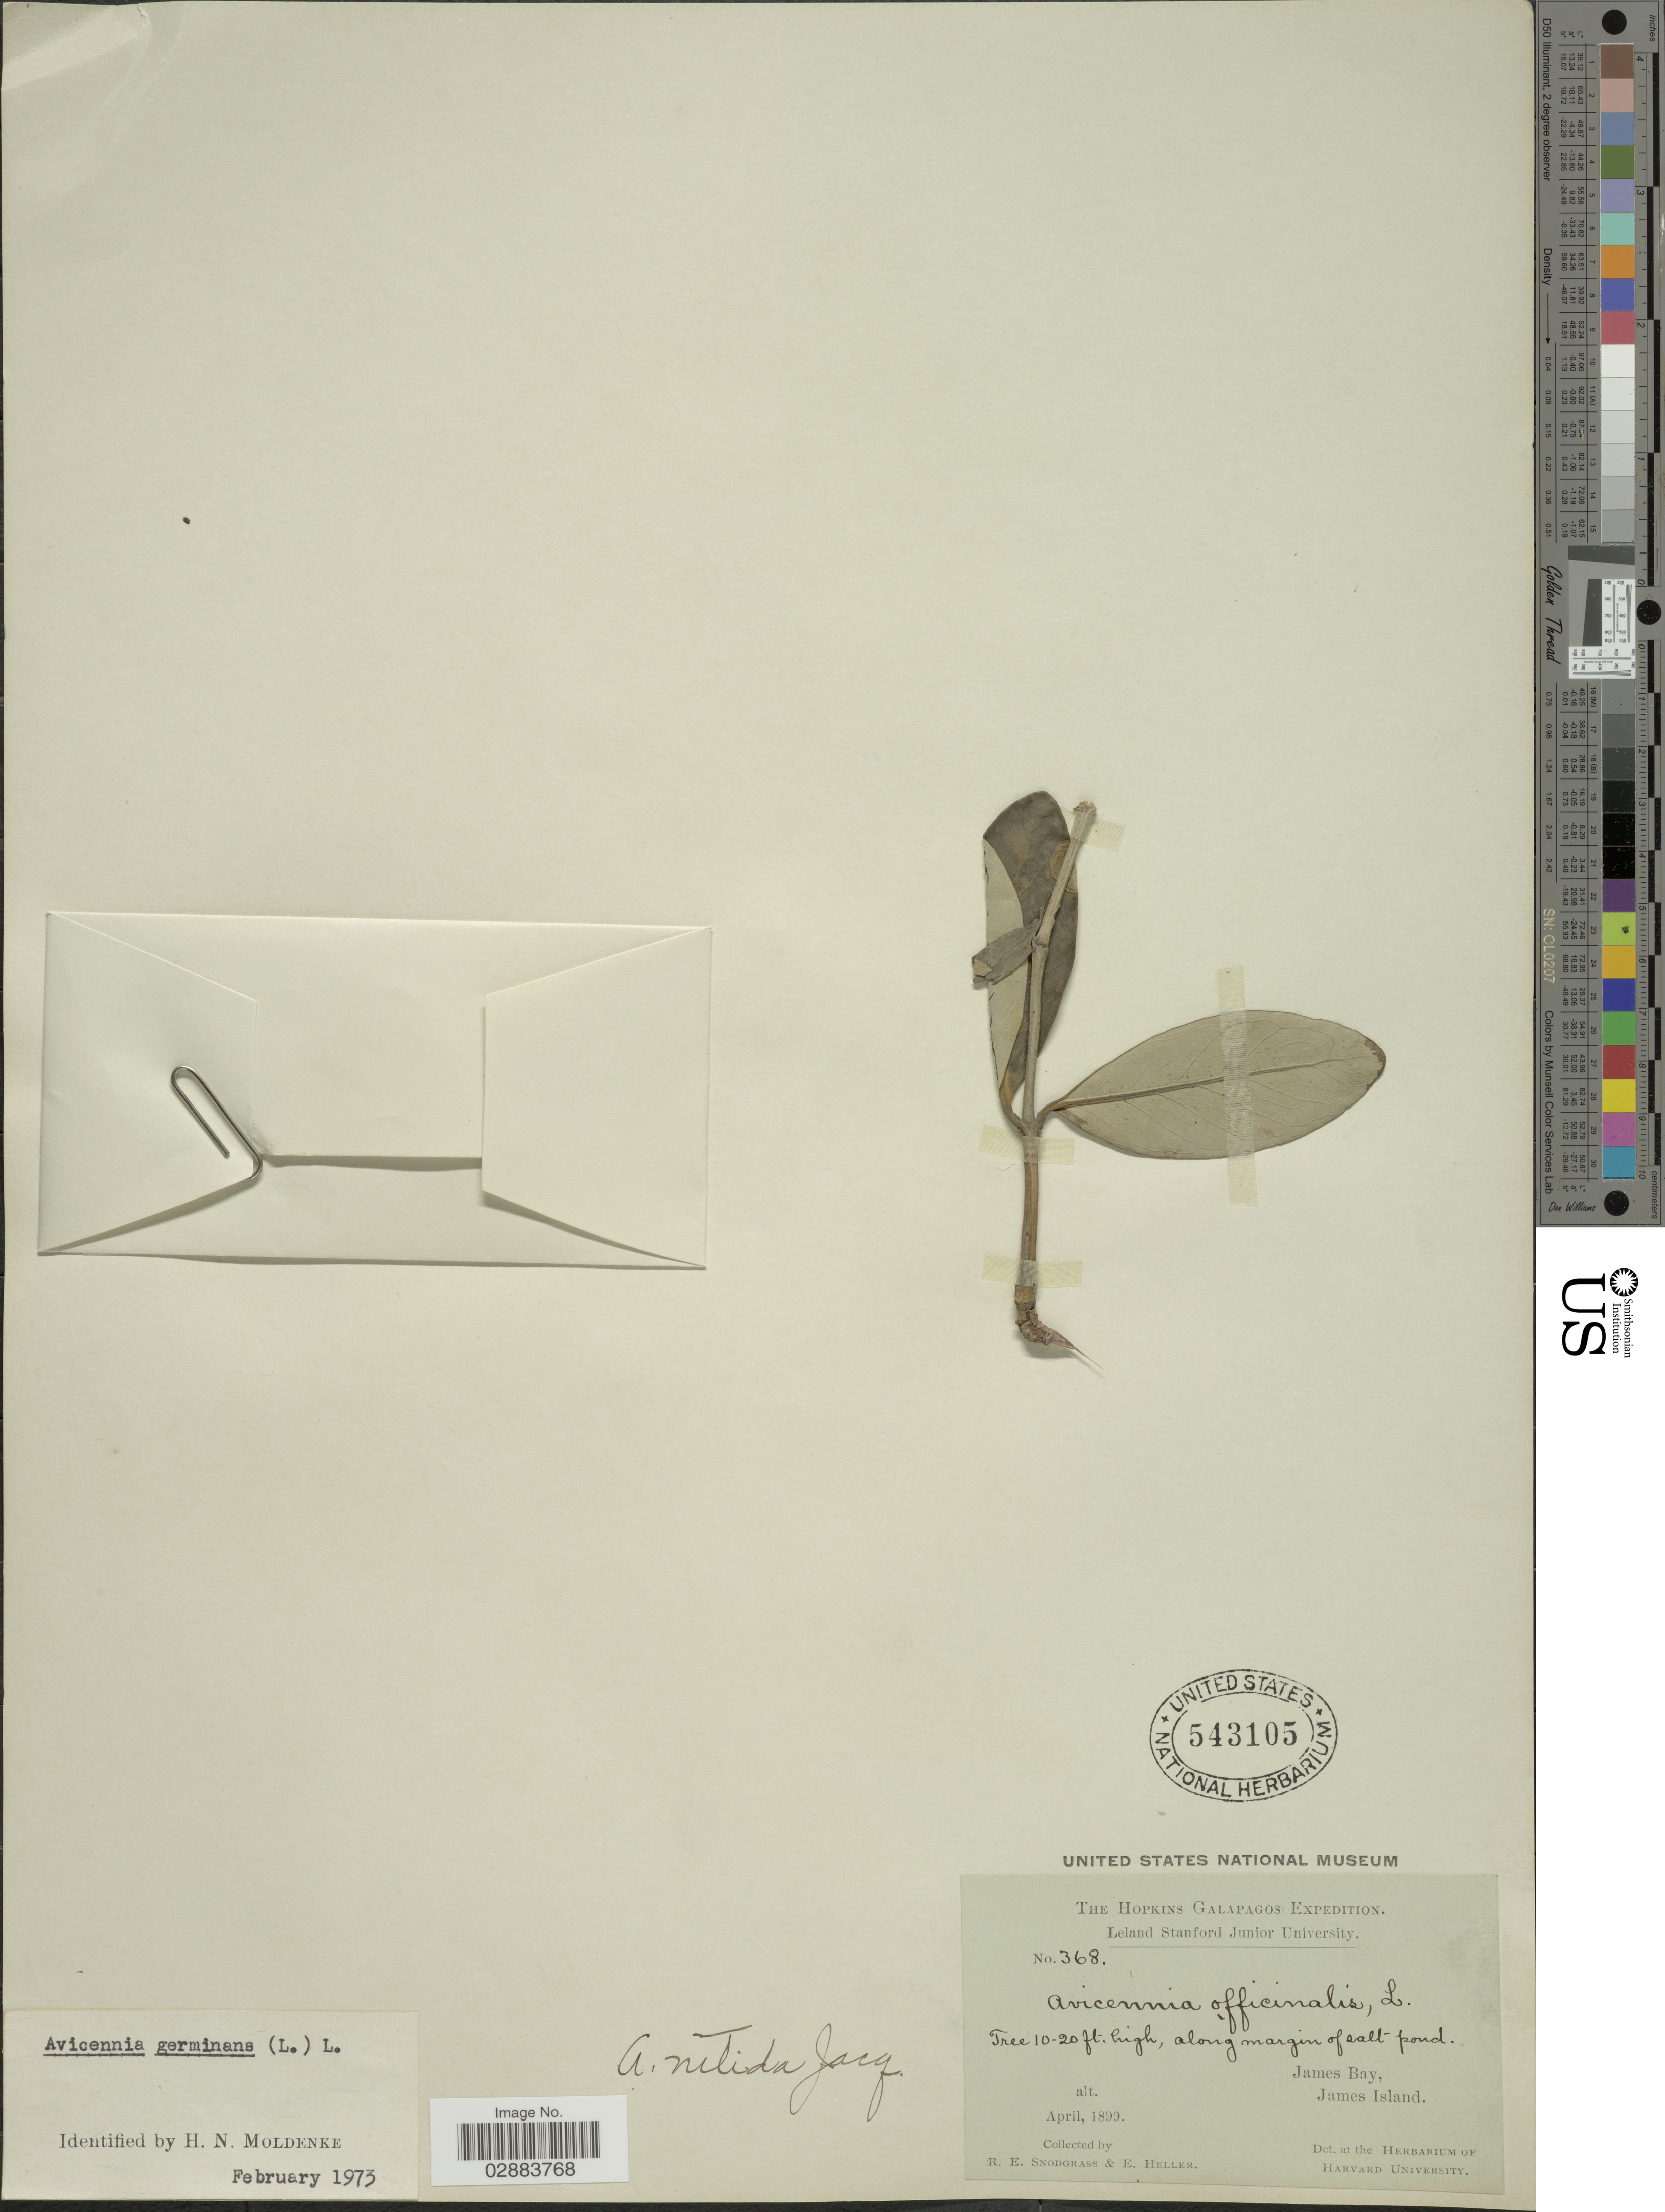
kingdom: Plantae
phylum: Tracheophyta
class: Magnoliopsida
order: Lamiales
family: Acanthaceae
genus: Avicennia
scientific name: Avicennia germinans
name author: (L.) L.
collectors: R. E. Snodgrass & E. Heller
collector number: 368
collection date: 1899-04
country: Ecuador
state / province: Colón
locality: Galapagos. James Bay, James Island.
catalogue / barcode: US 543105